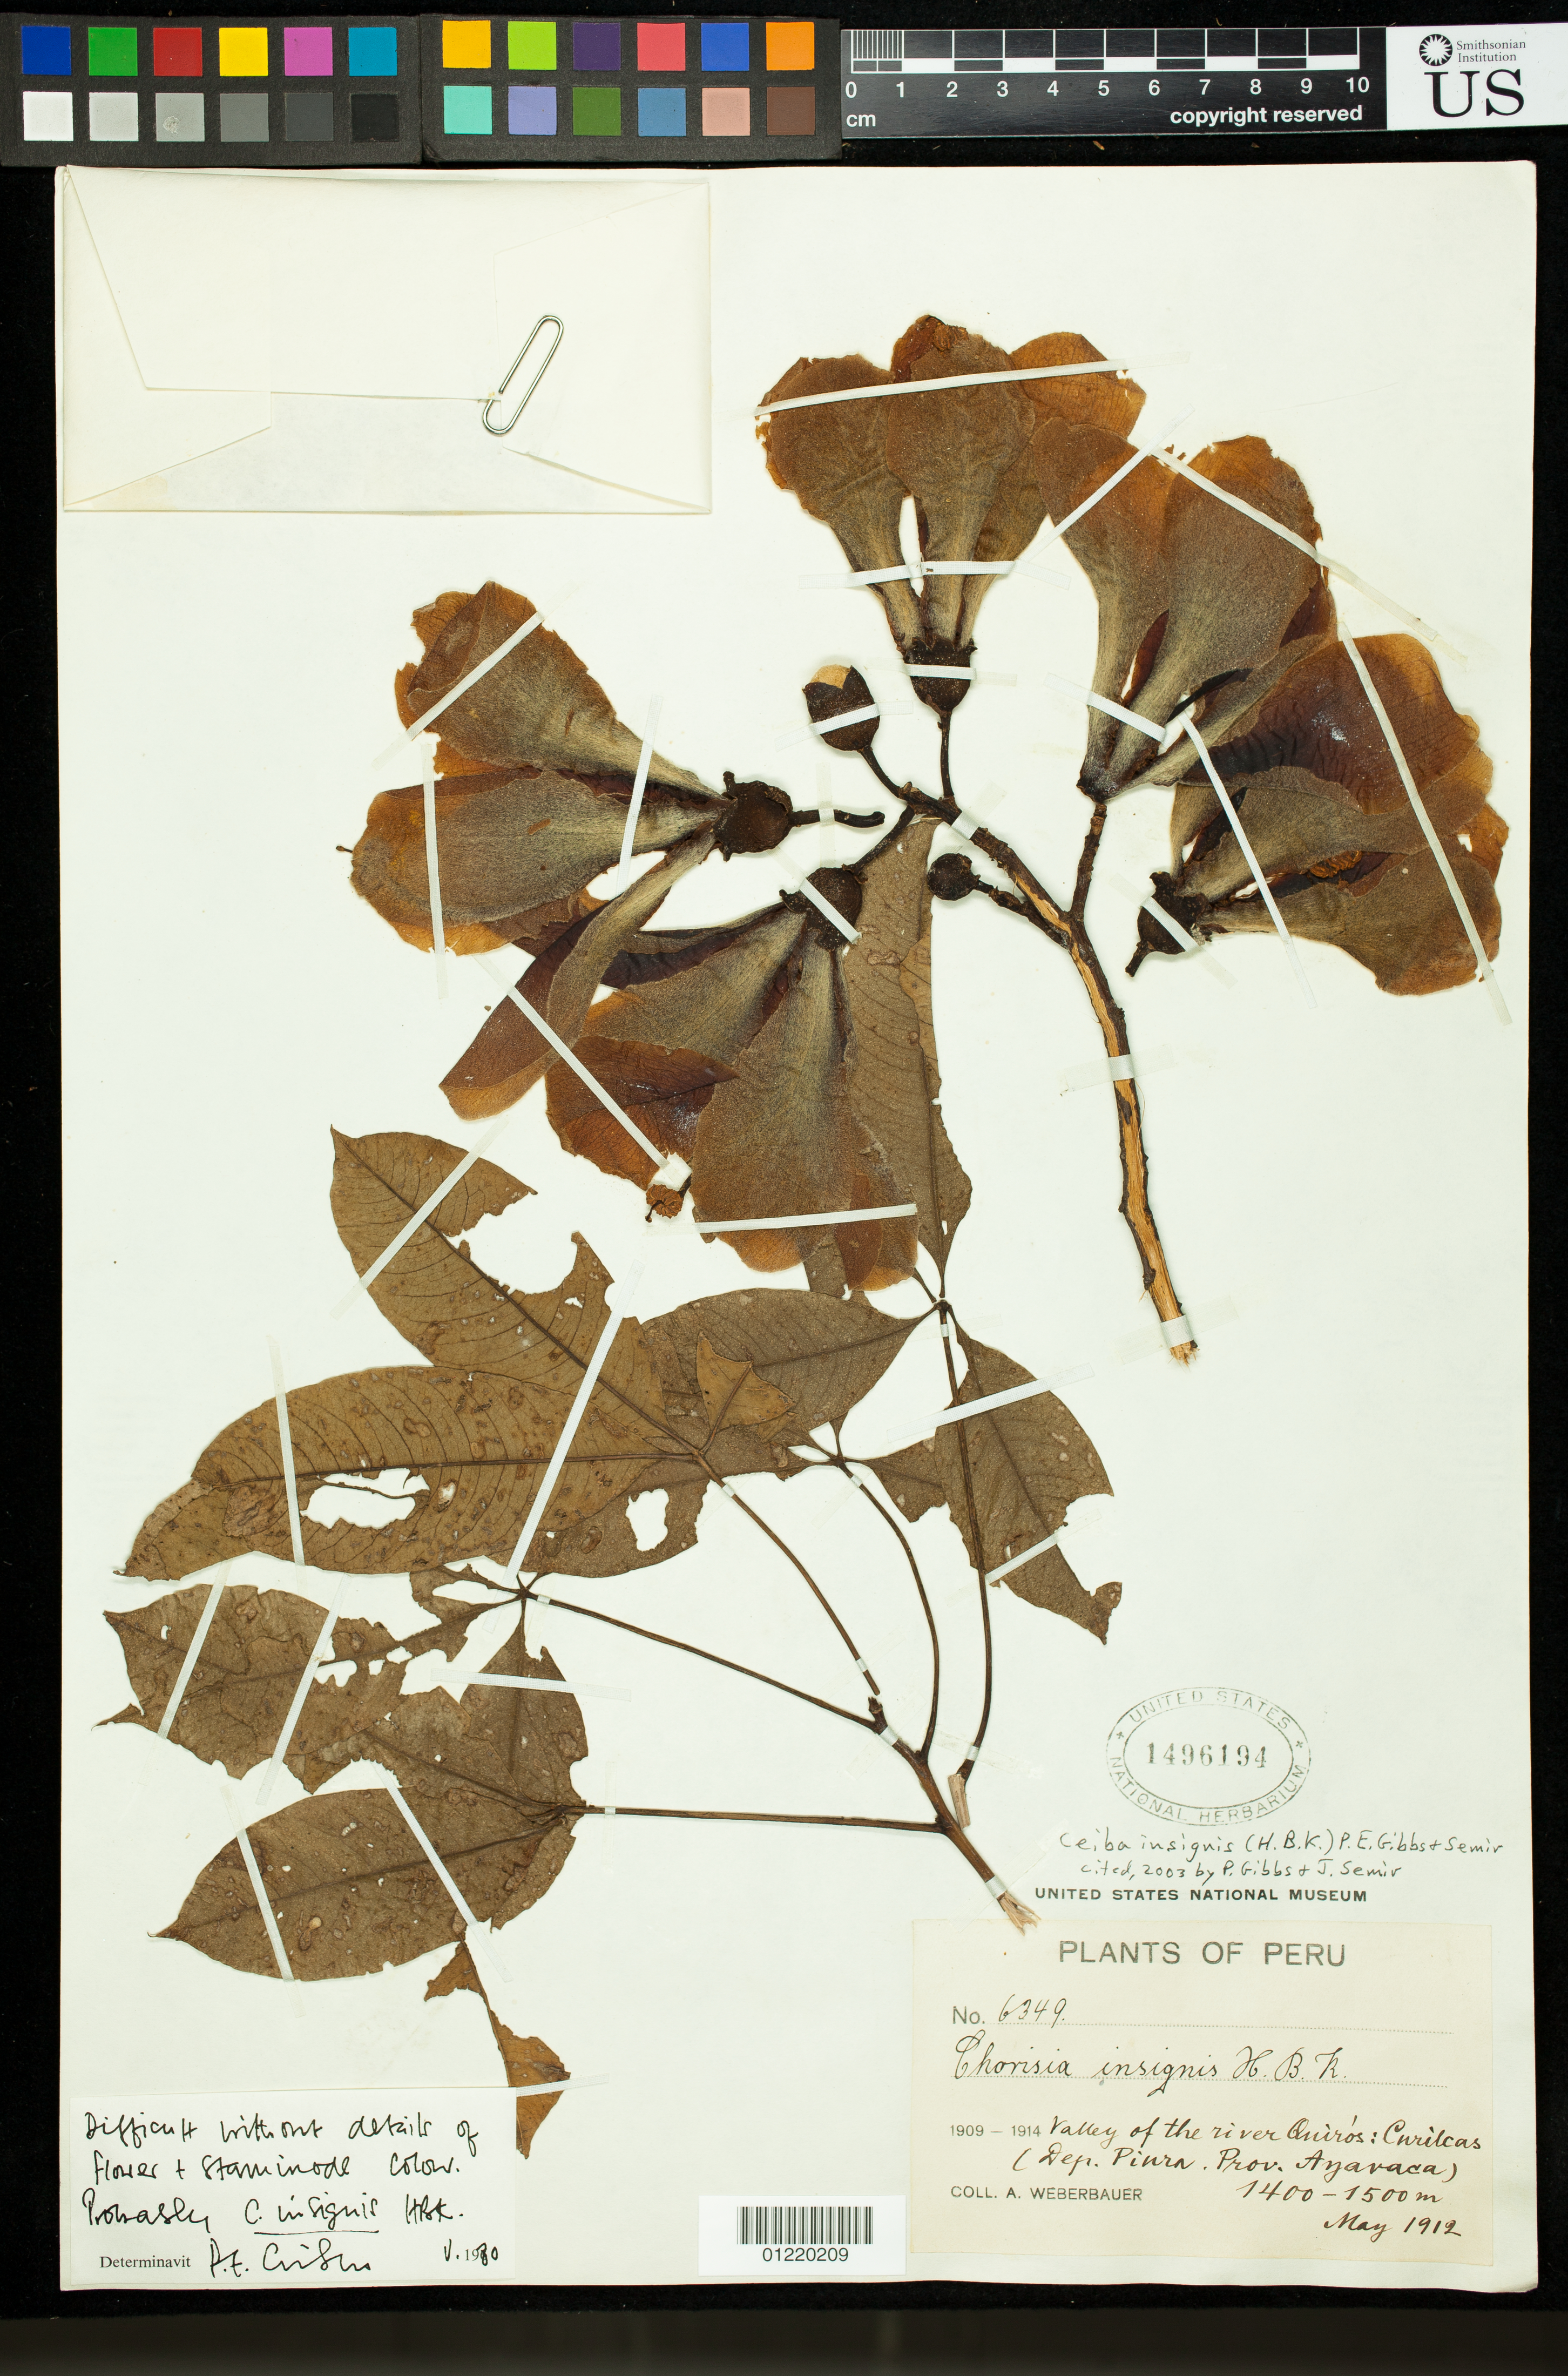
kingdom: Plantae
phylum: Tracheophyta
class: Magnoliopsida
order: Malvales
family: Malvaceae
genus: Ceiba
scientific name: Ceiba insignis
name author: (Kunth) P.E. Gibbs & Semir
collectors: A. Weberbauer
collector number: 6349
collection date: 1912-05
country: Peru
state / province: Piura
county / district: Ayabaca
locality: Valley of the river Quiros: Curilcas (Dep. Piura. Prov. Ayavaca)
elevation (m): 1400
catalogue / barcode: US 1496194